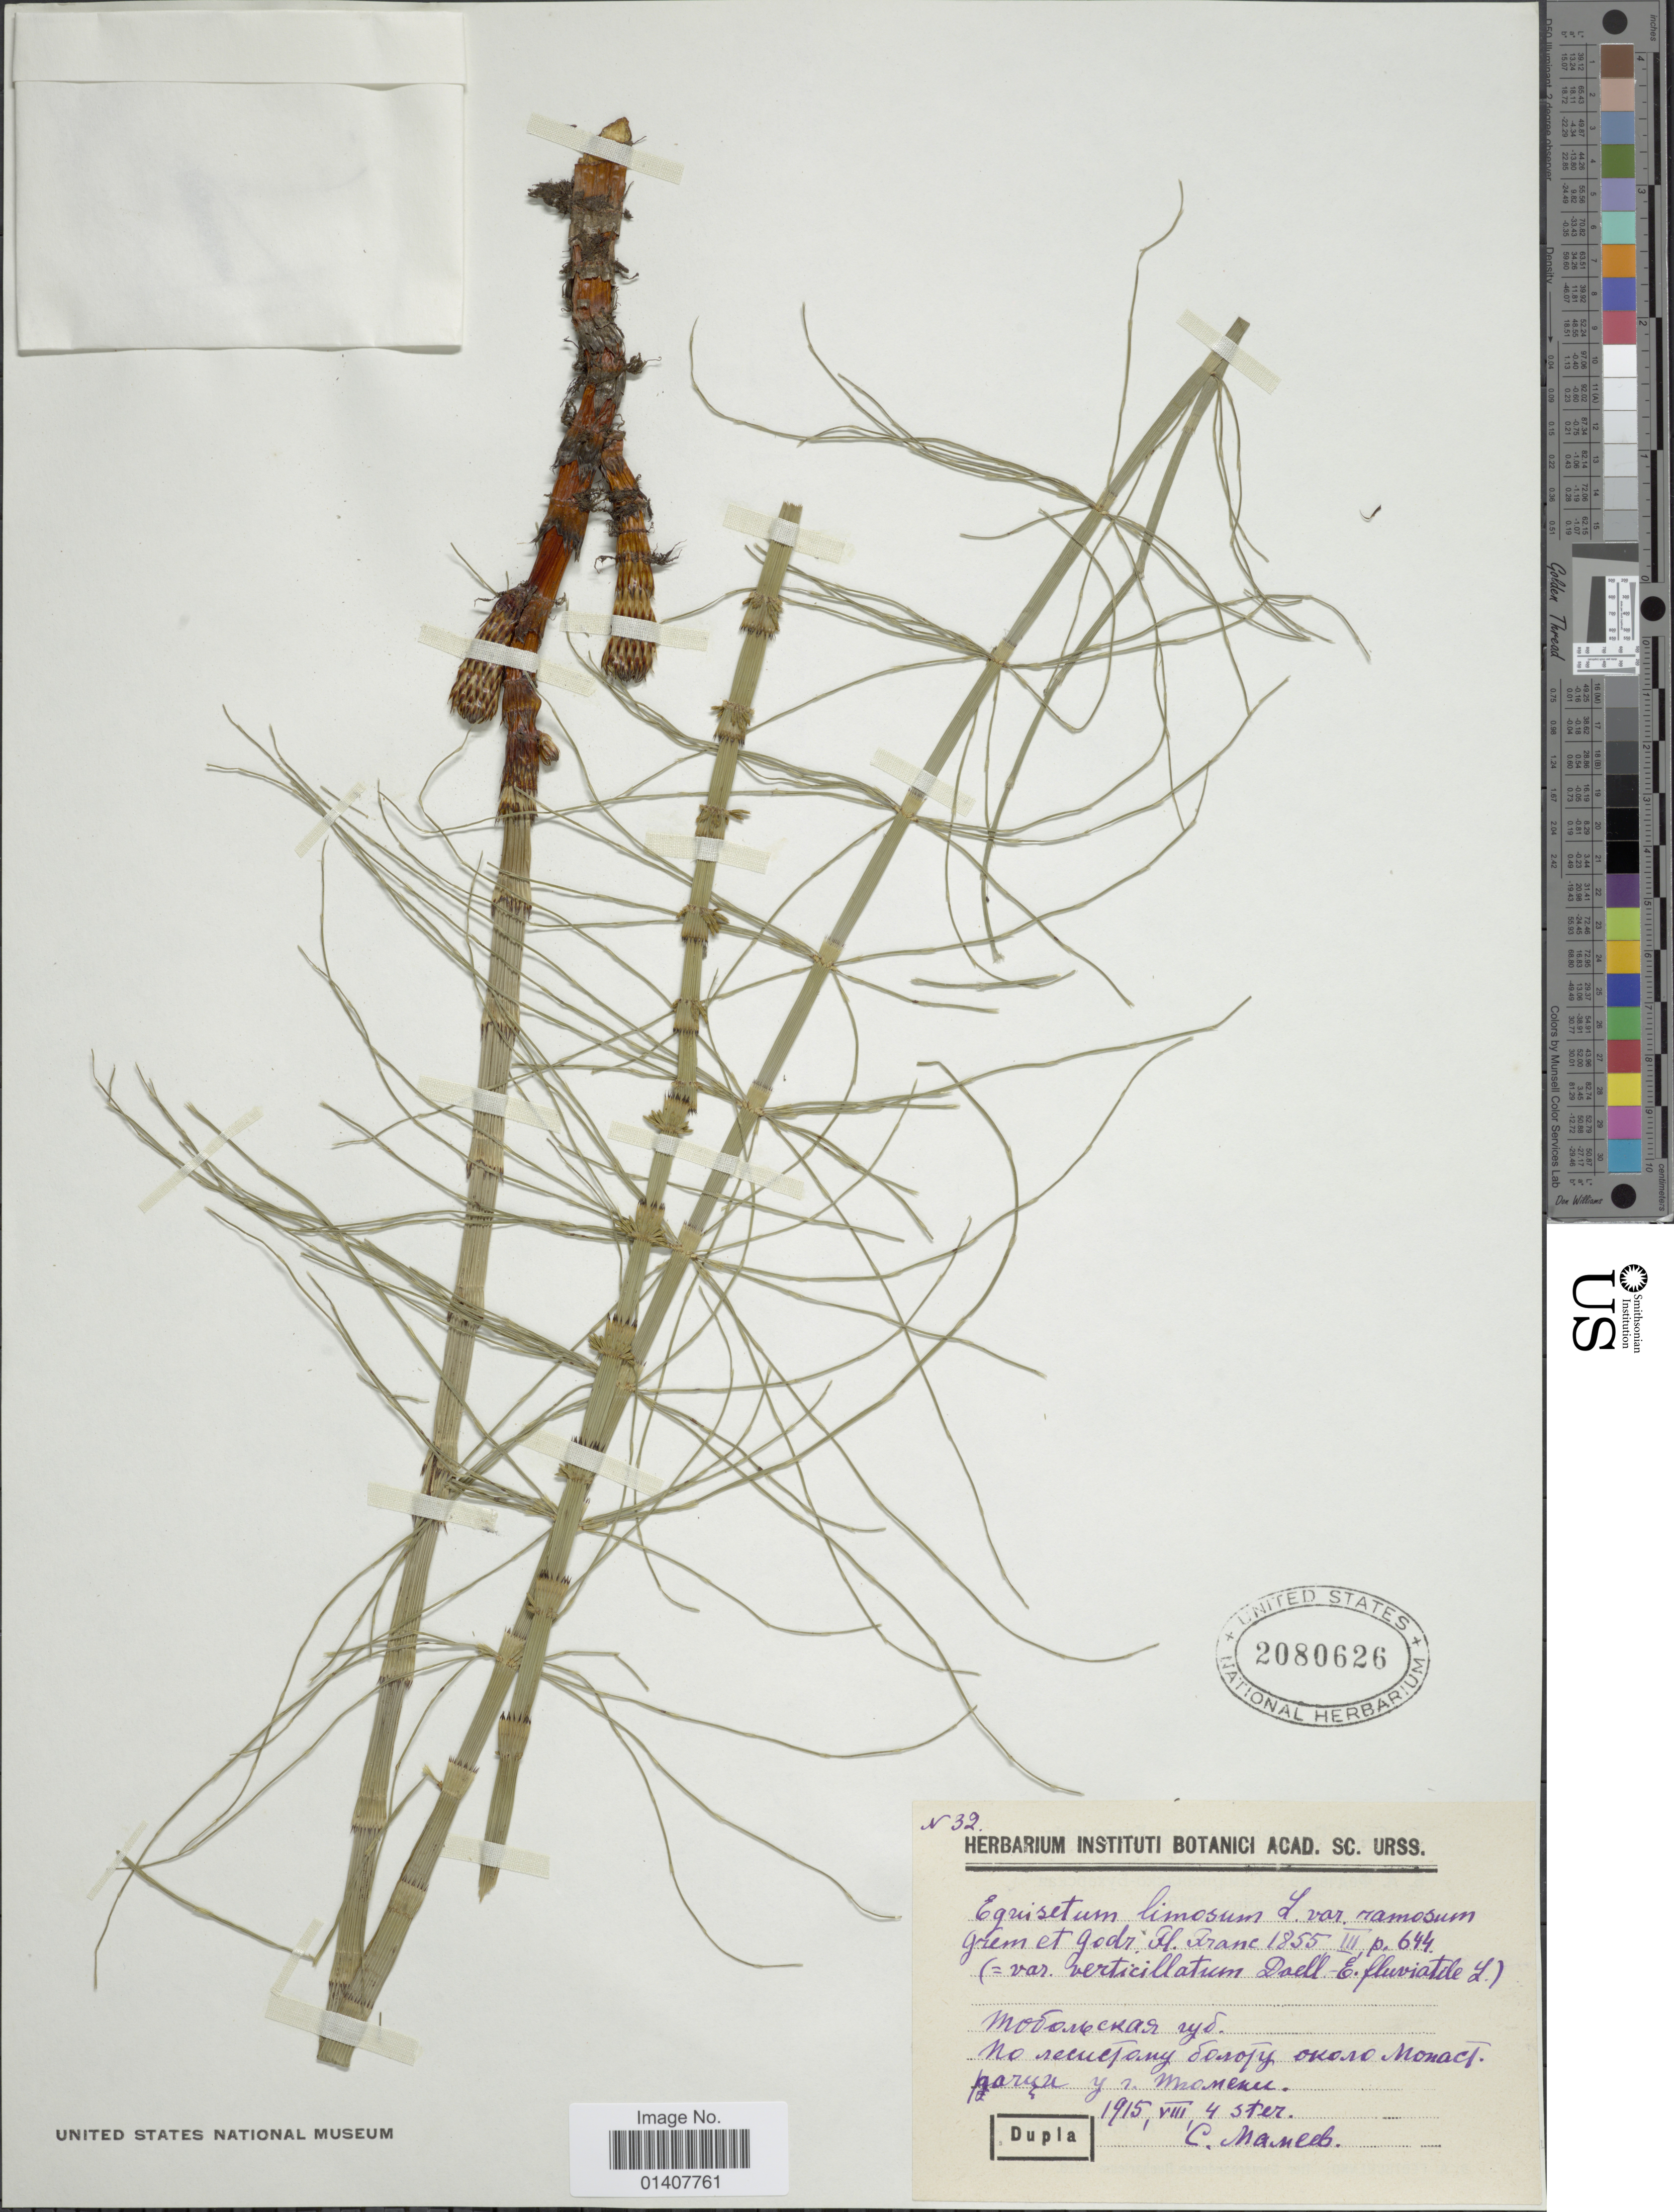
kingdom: Plantae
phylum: Tracheophyta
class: Polypodiopsida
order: Equisetales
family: Equisetaceae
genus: Equisetum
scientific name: Equisetum fluviatile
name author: L.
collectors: C. Maneev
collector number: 32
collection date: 1915-08-04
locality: Modoncras syd, no recuetony doroty okoro monact. parun y i Monekee [interpreted]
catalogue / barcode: US 2080626